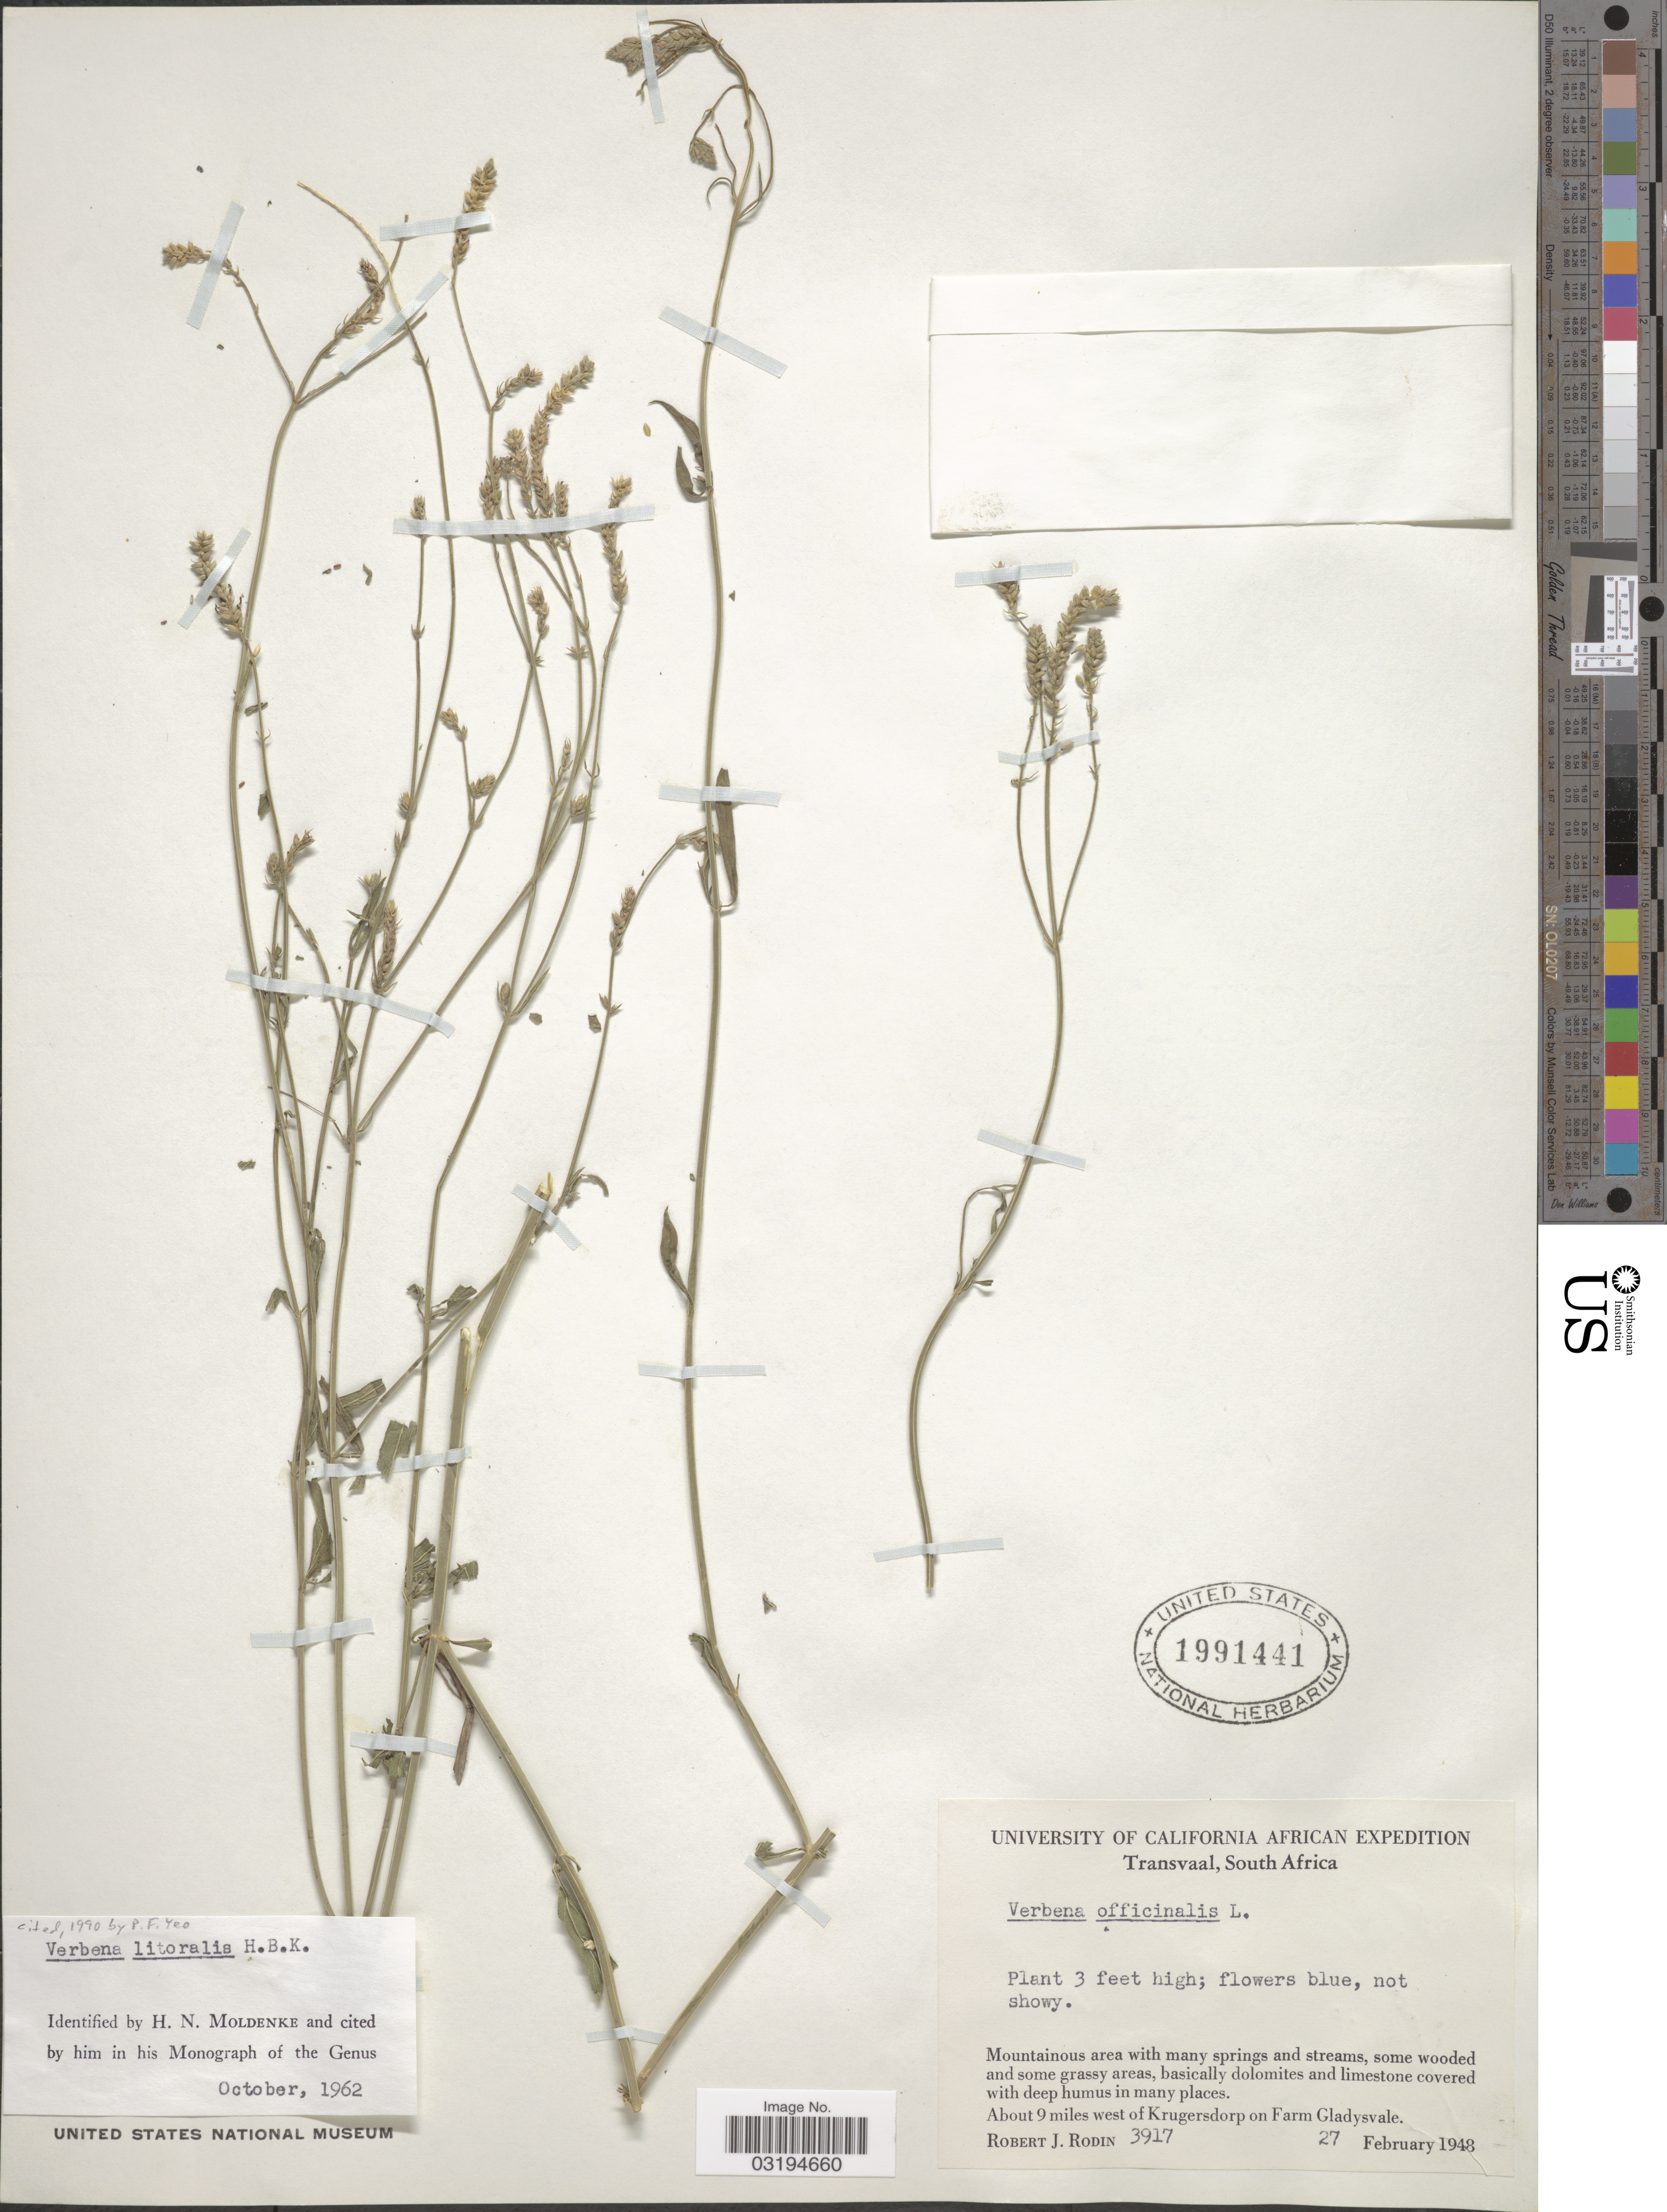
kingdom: Plantae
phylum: Tracheophyta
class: Magnoliopsida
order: Lamiales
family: Verbenaceae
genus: Verbena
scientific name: Verbena litoralis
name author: Kunth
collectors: R. J. Rodin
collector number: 3917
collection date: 1948-02-27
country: South Africa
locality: Transvaal. About 9 miles west of Krugersdorp on Farm Gladysvale.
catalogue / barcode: US 1991441